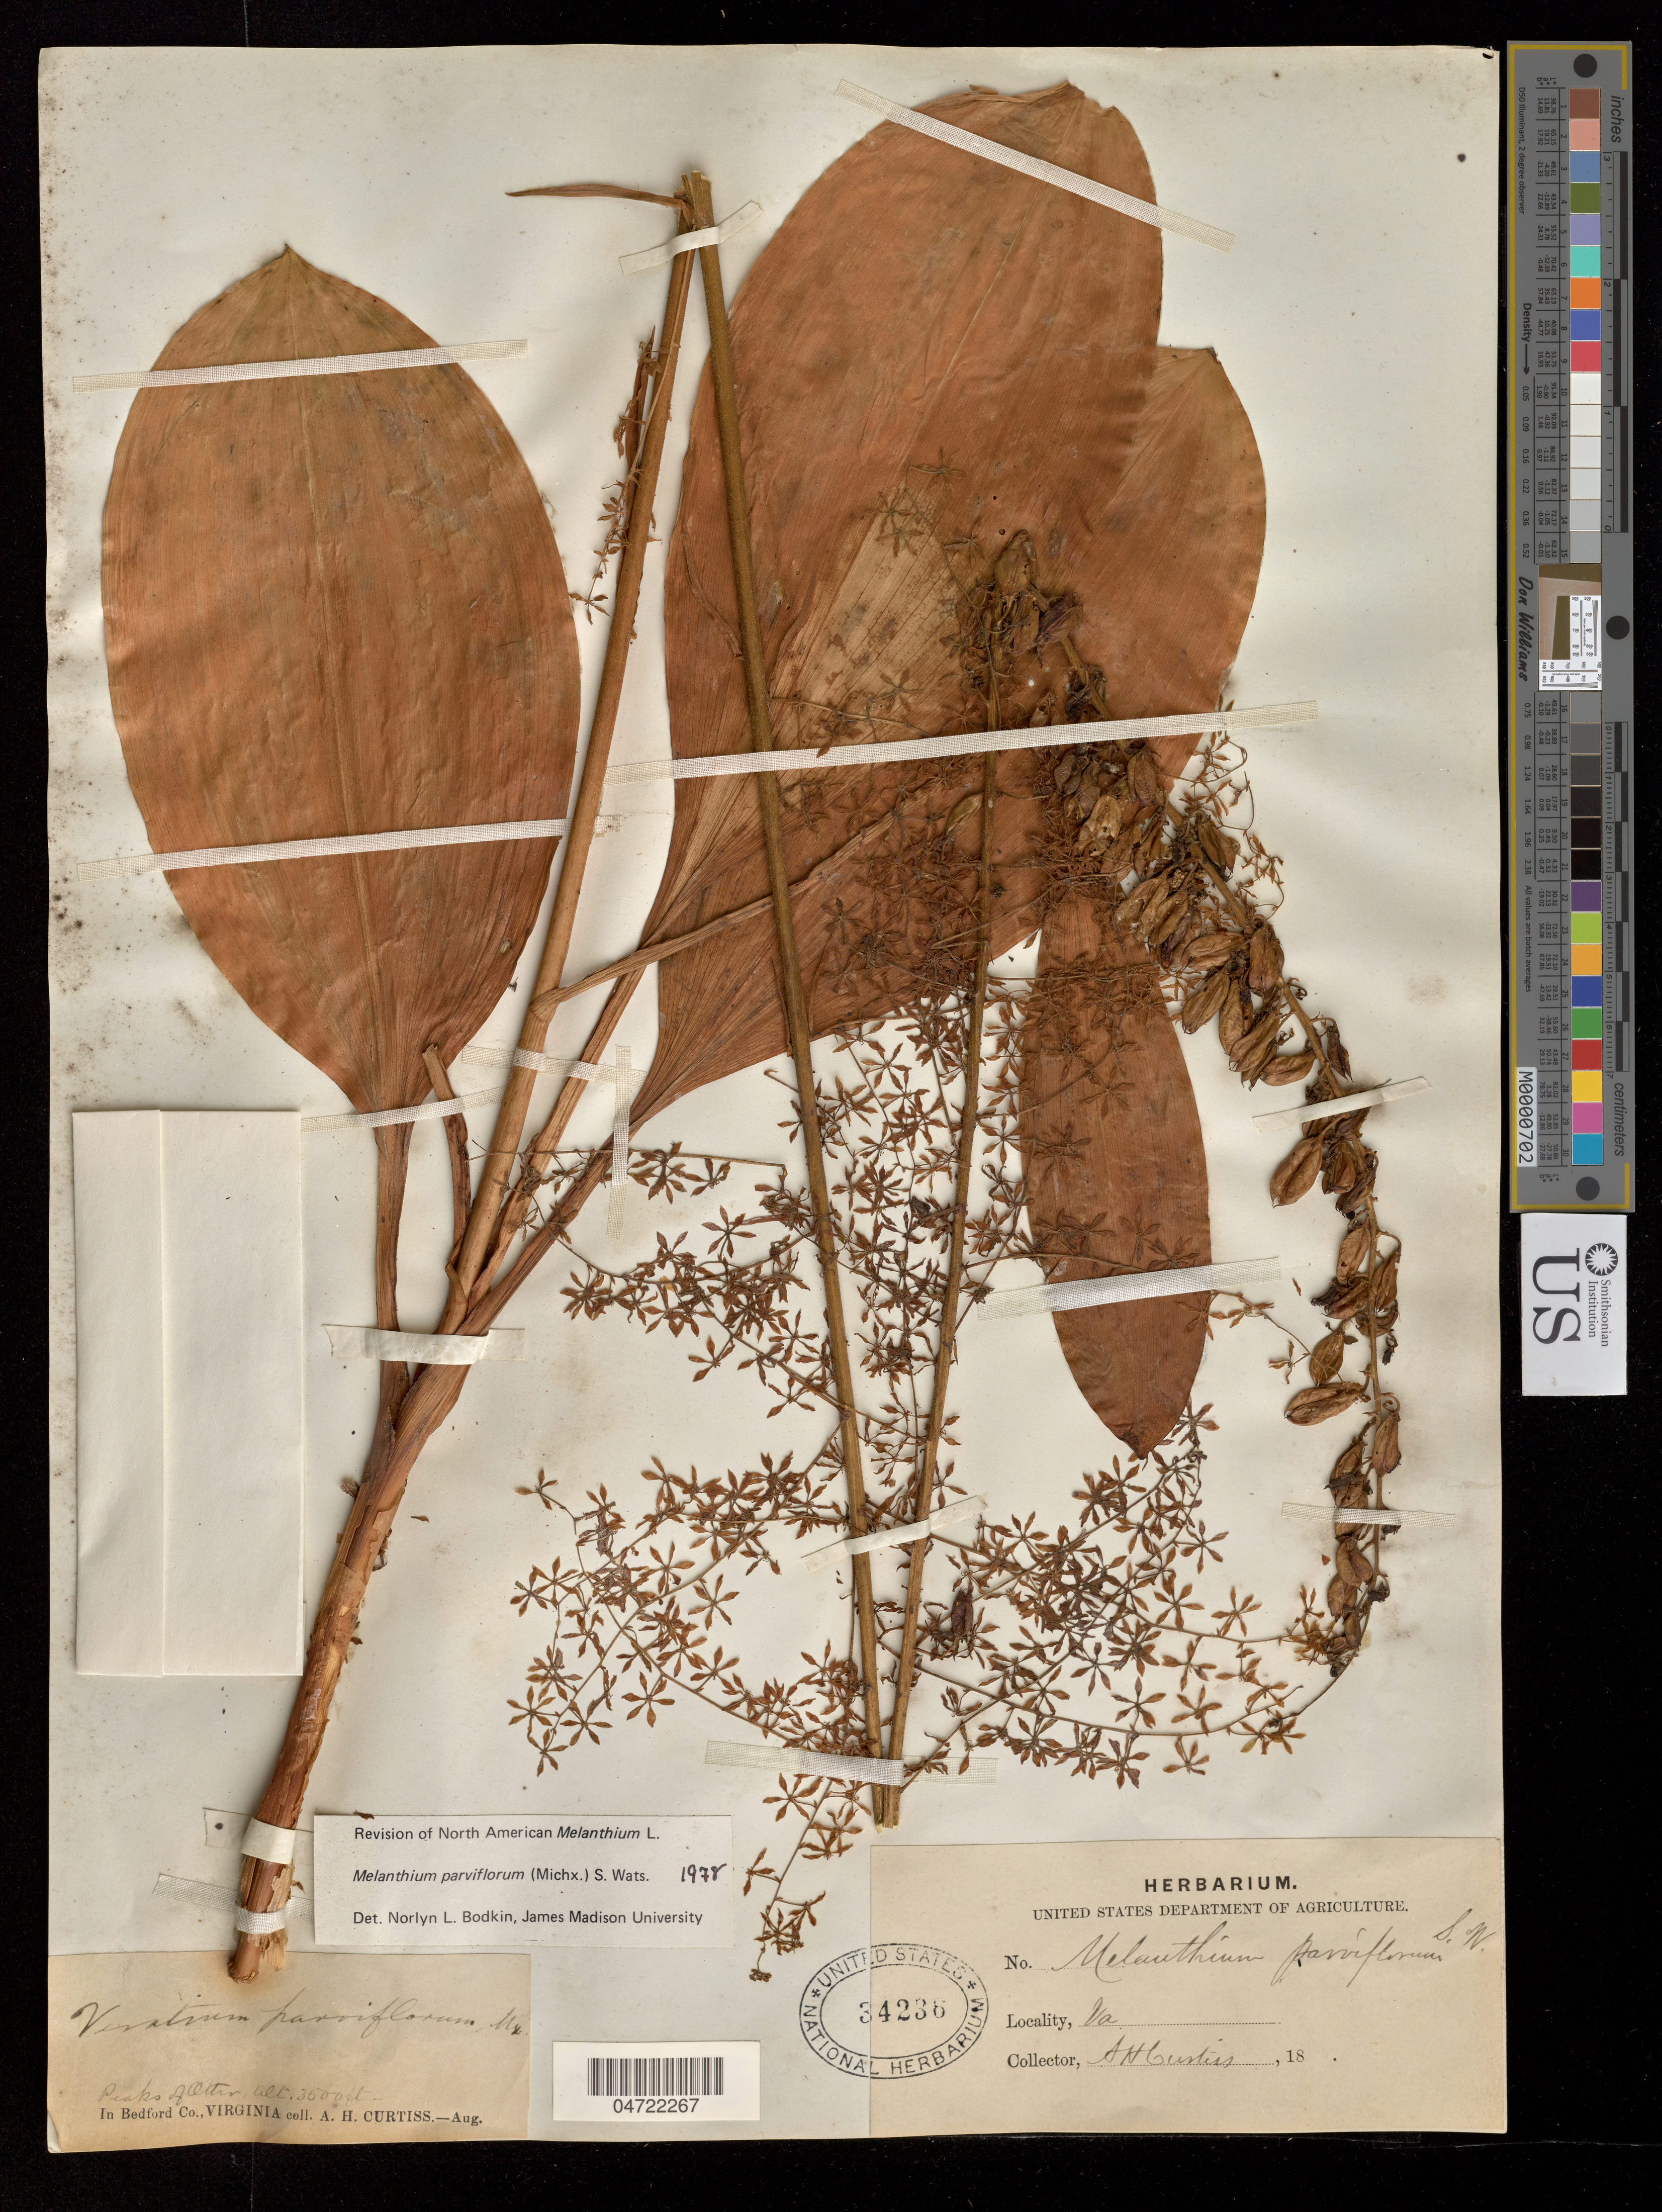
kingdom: Plantae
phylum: Tracheophyta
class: Liliopsida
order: Liliales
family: Melanthiaceae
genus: Melanthium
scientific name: Melanthium parviflorum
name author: (Michx.) S. Watson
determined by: Bodkin, N. L.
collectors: A. H. Curtiss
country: United States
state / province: Virginia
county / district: Bedford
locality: Peaks of Otter. In Bedford Co.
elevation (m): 1067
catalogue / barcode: US 34236